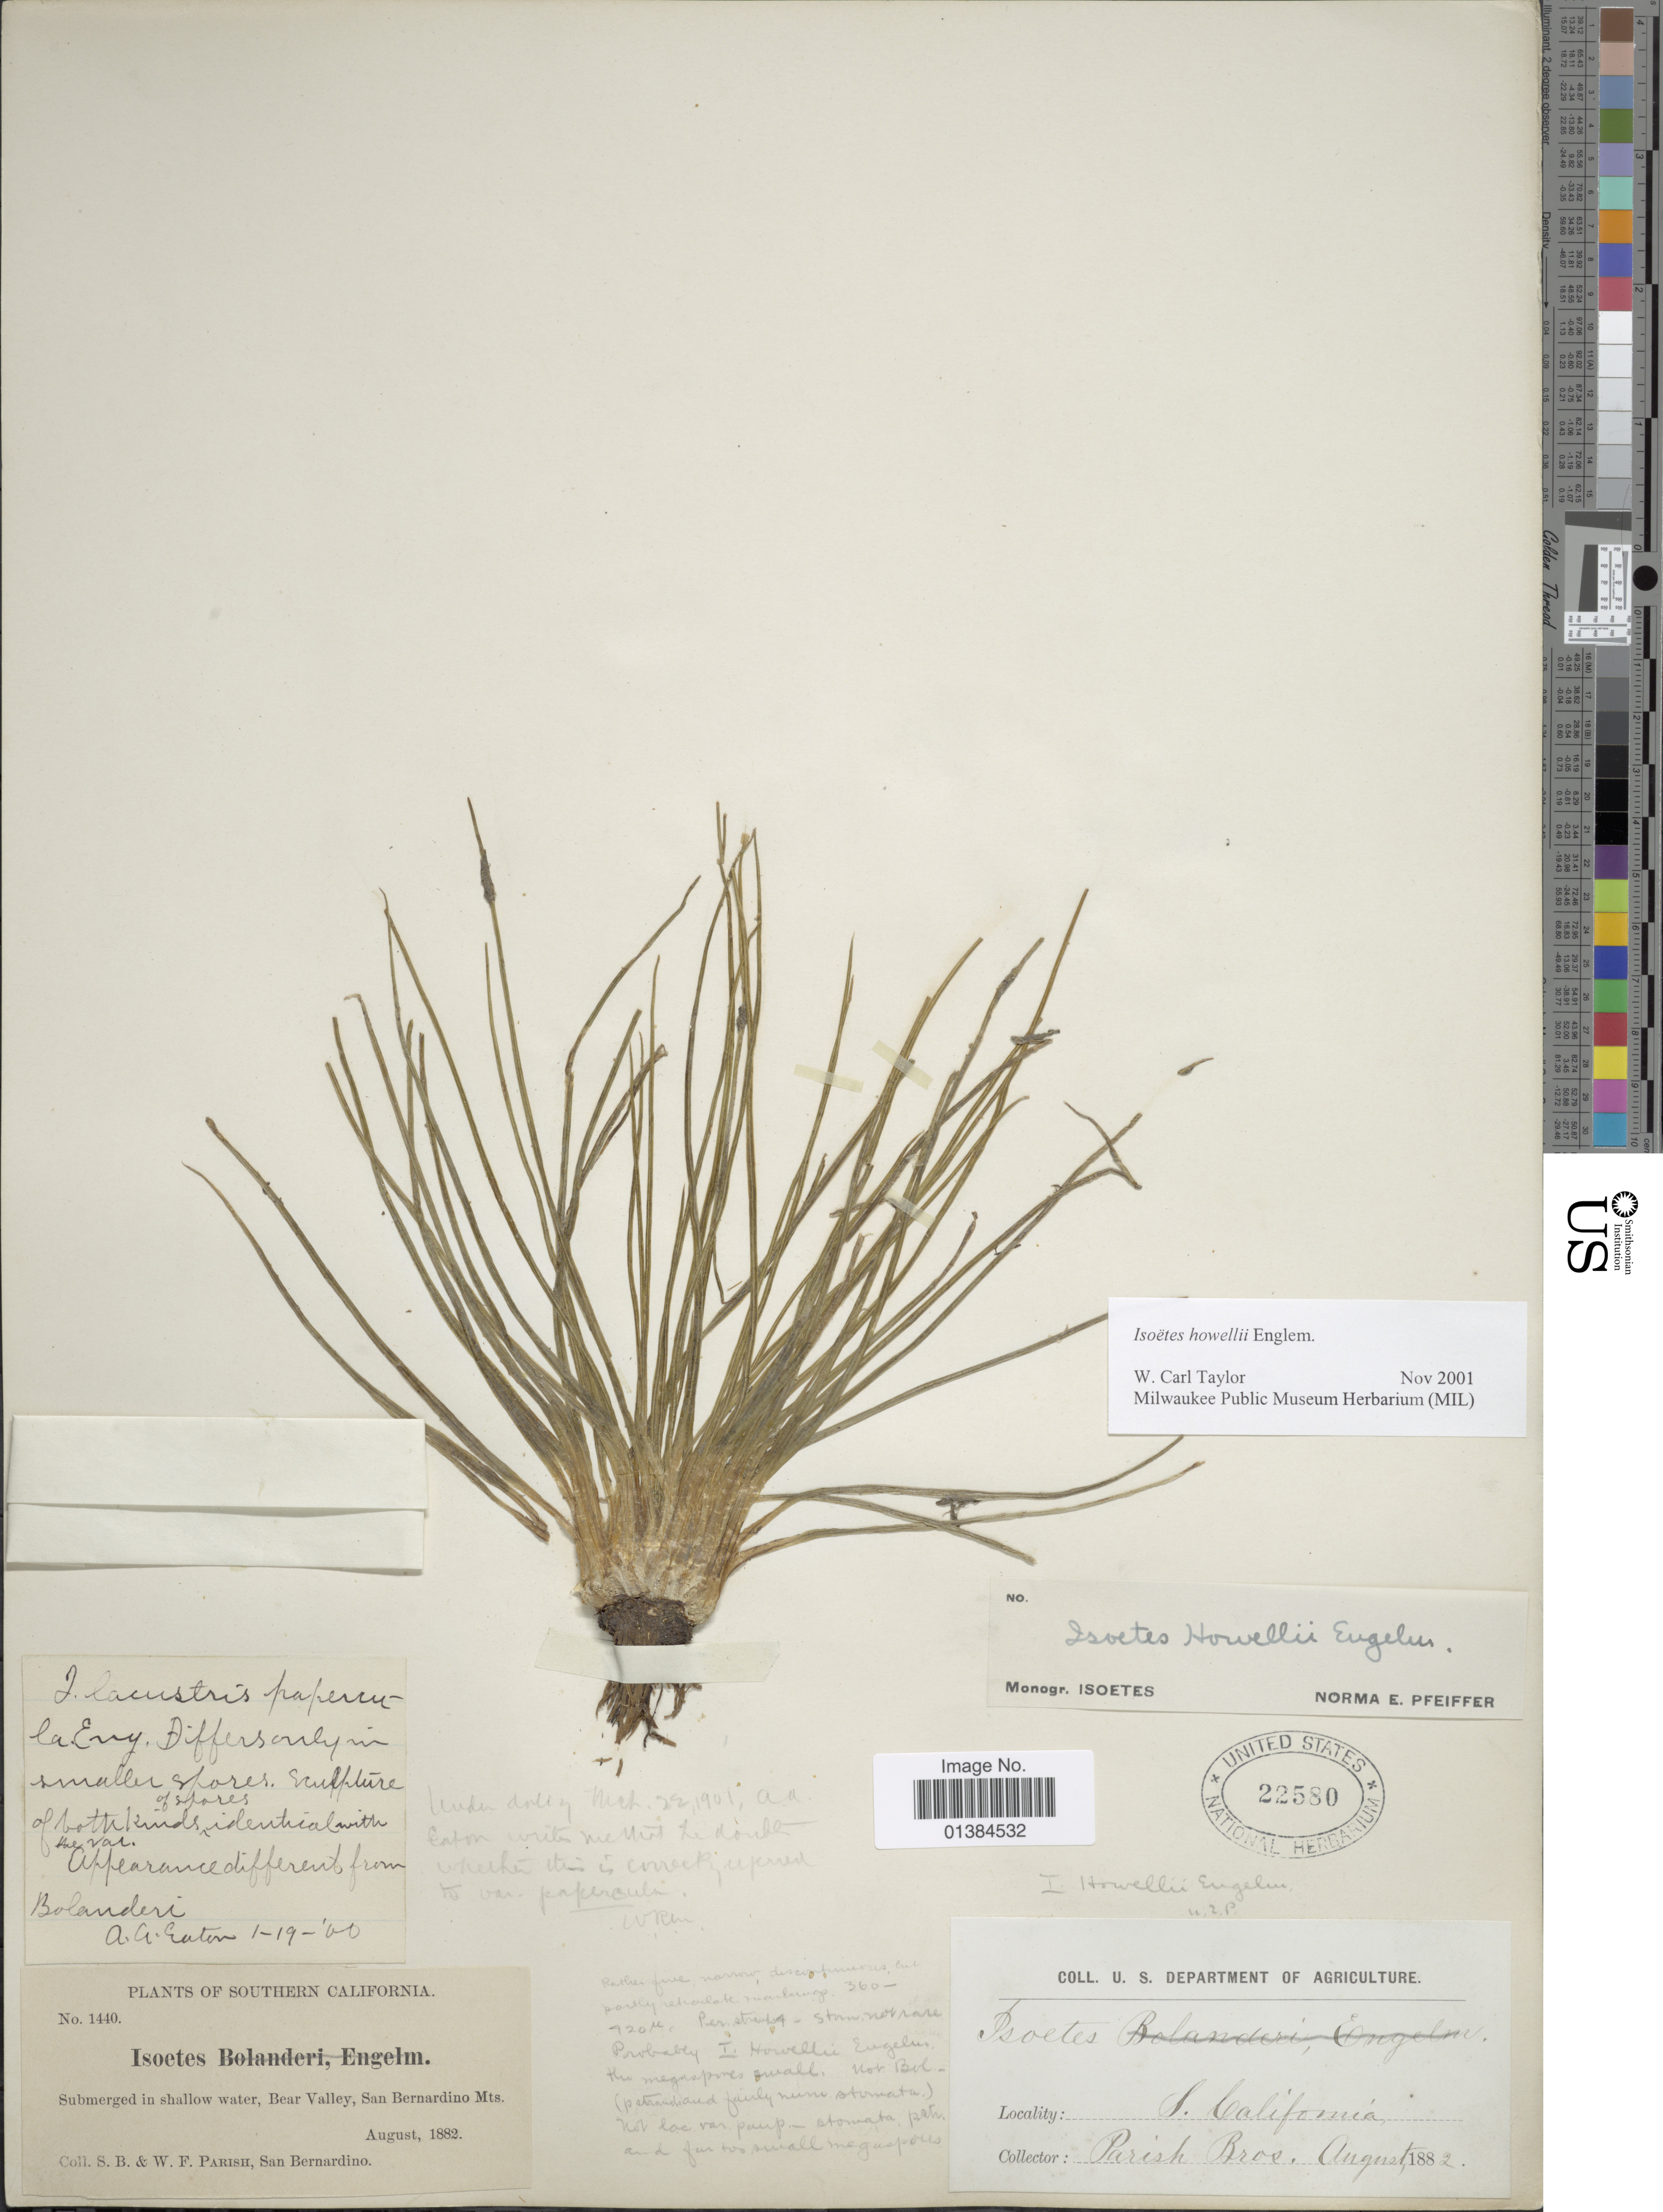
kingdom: Plantae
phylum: Tracheophyta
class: Lycopodiopsida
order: Isoetales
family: Isoetaceae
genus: Isoetes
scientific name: Isoetes howellii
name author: Engelm.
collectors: S. B. Parish & W. F. Parish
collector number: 1440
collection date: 1882-08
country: United States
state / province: California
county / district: San Bernardino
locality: Southern California. Submerged in shallow water, Bear Valley, San Bernardino Mts.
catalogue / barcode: US 22580